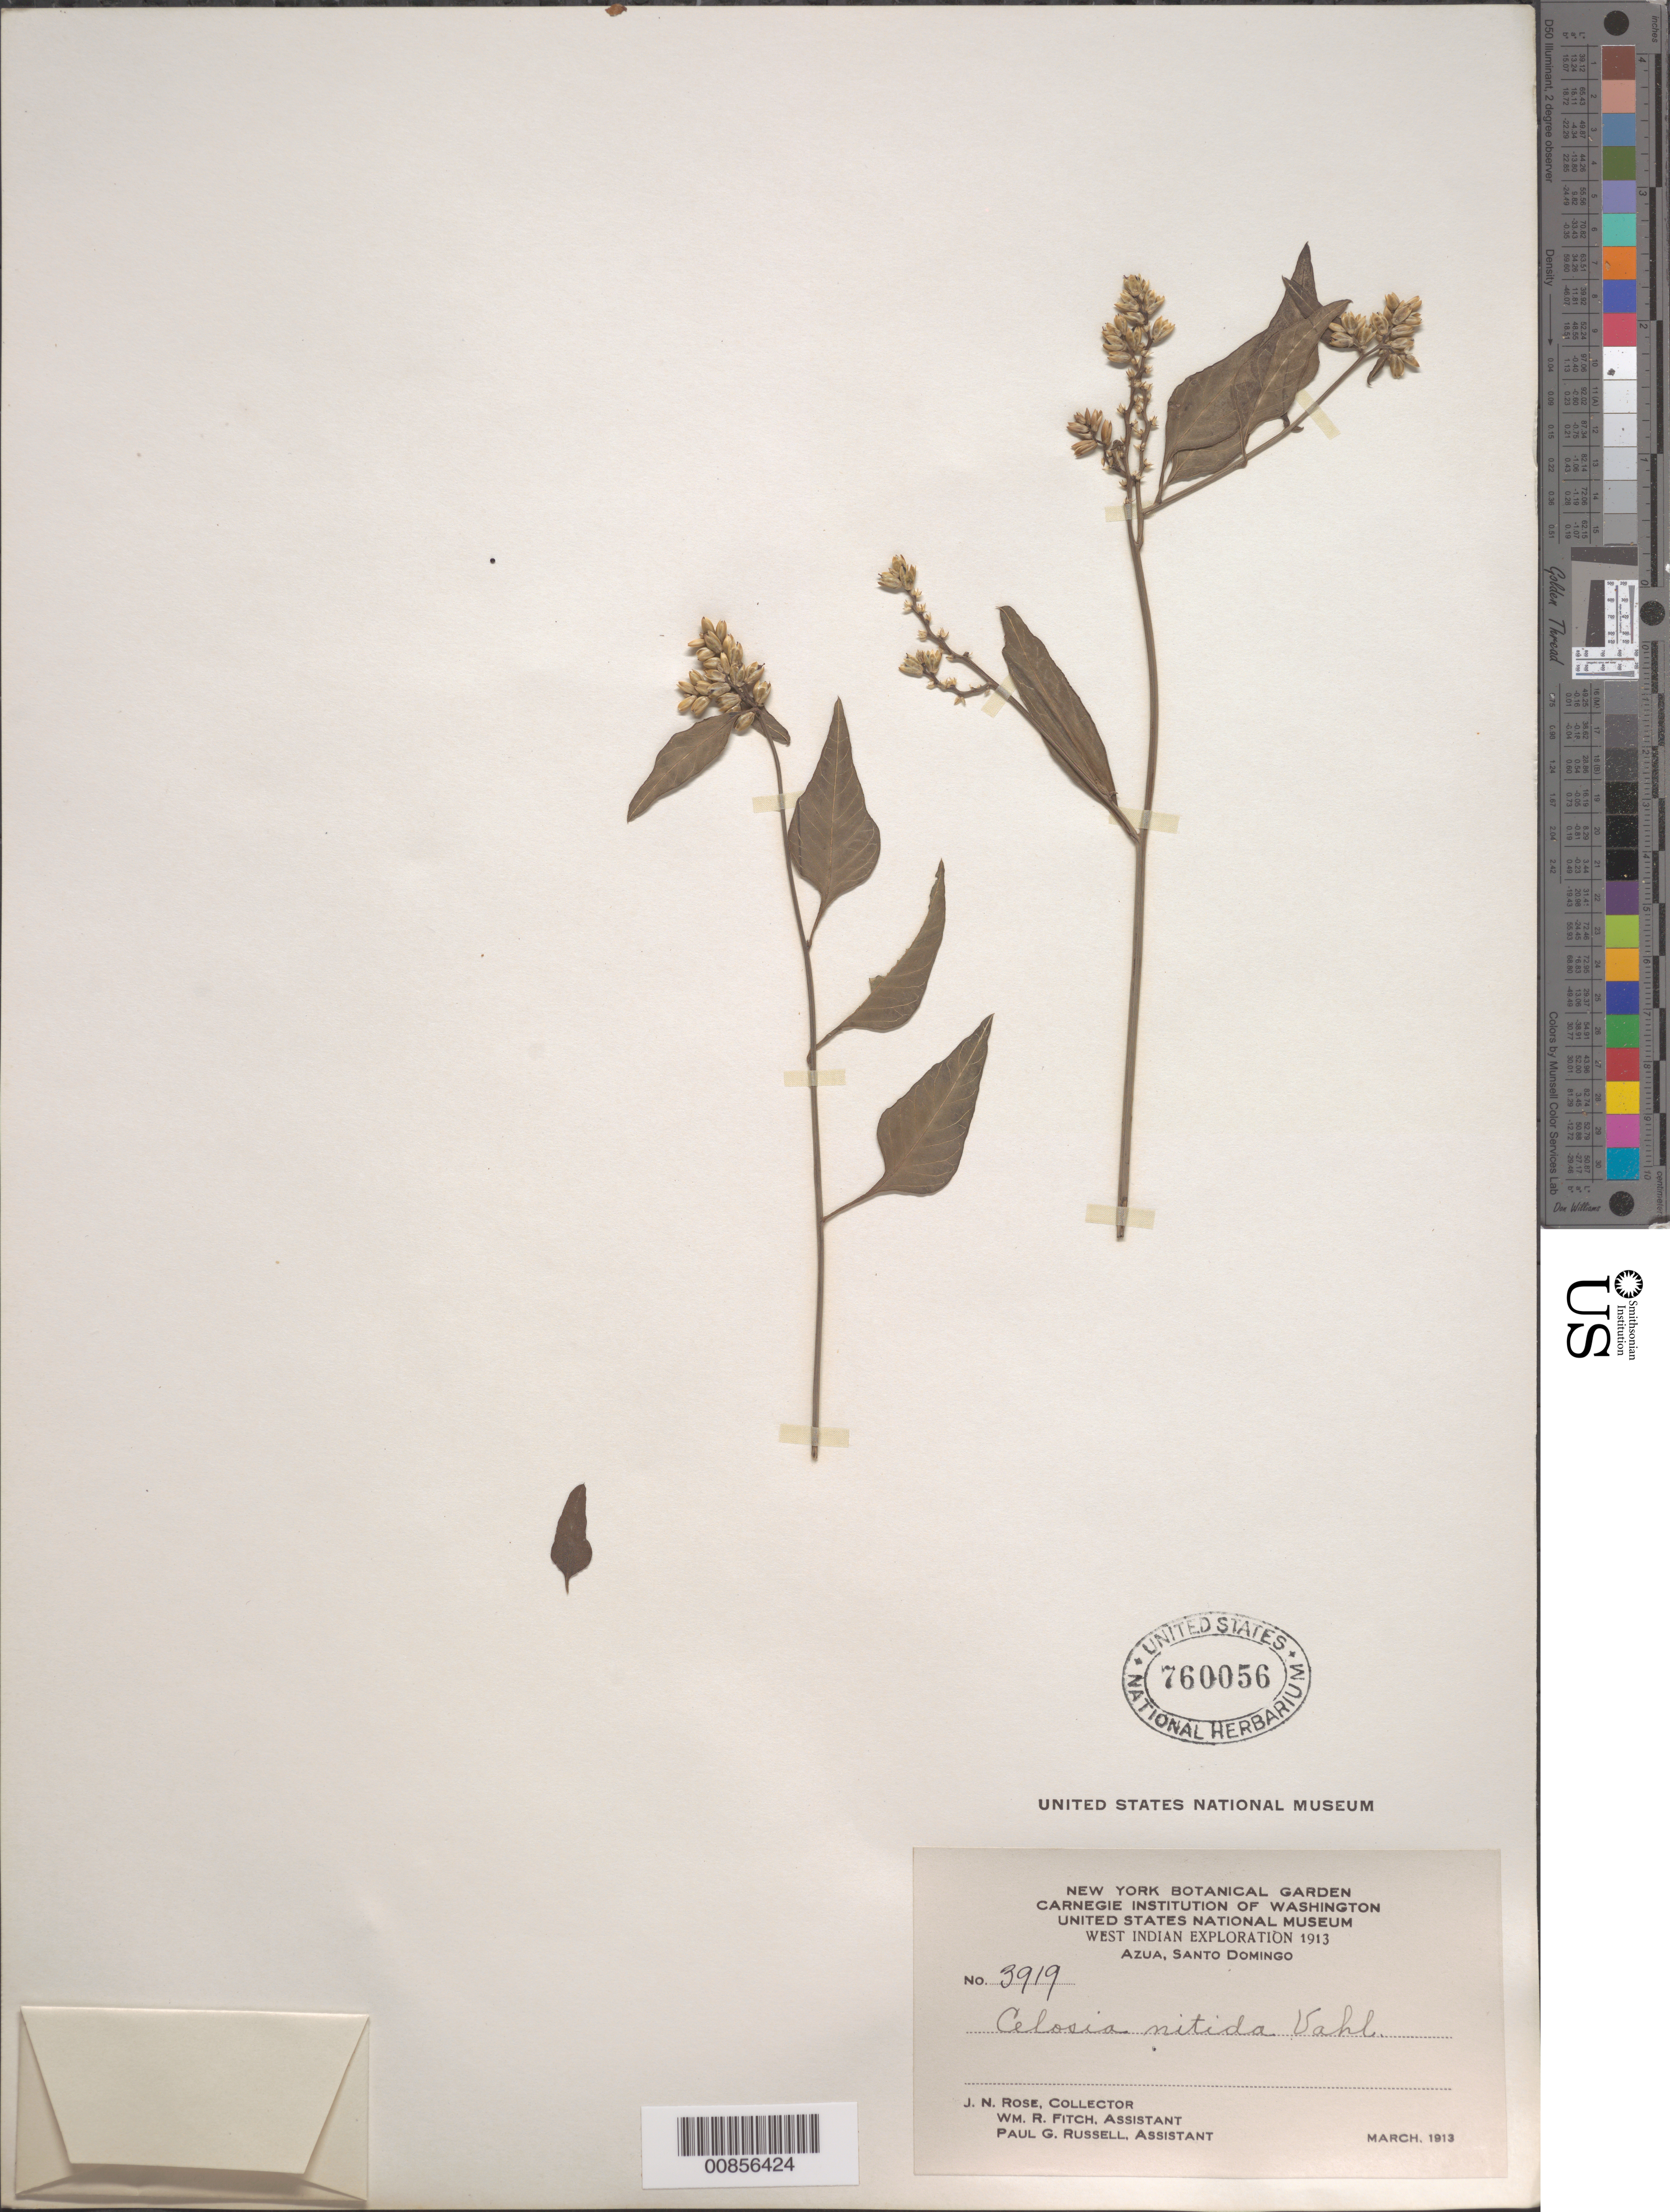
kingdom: Plantae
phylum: Tracheophyta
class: Magnoliopsida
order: Caryophyllales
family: Amaranthaceae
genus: Celosia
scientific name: Celosia nitida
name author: Vahl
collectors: J. N. Rose, W. R. Fitch & P. G. Russell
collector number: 3919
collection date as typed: Mar 1913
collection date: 1913-03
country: Dominican Republic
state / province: Azua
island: Hispaniola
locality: Azua, Santo Domingo.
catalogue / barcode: US 760056